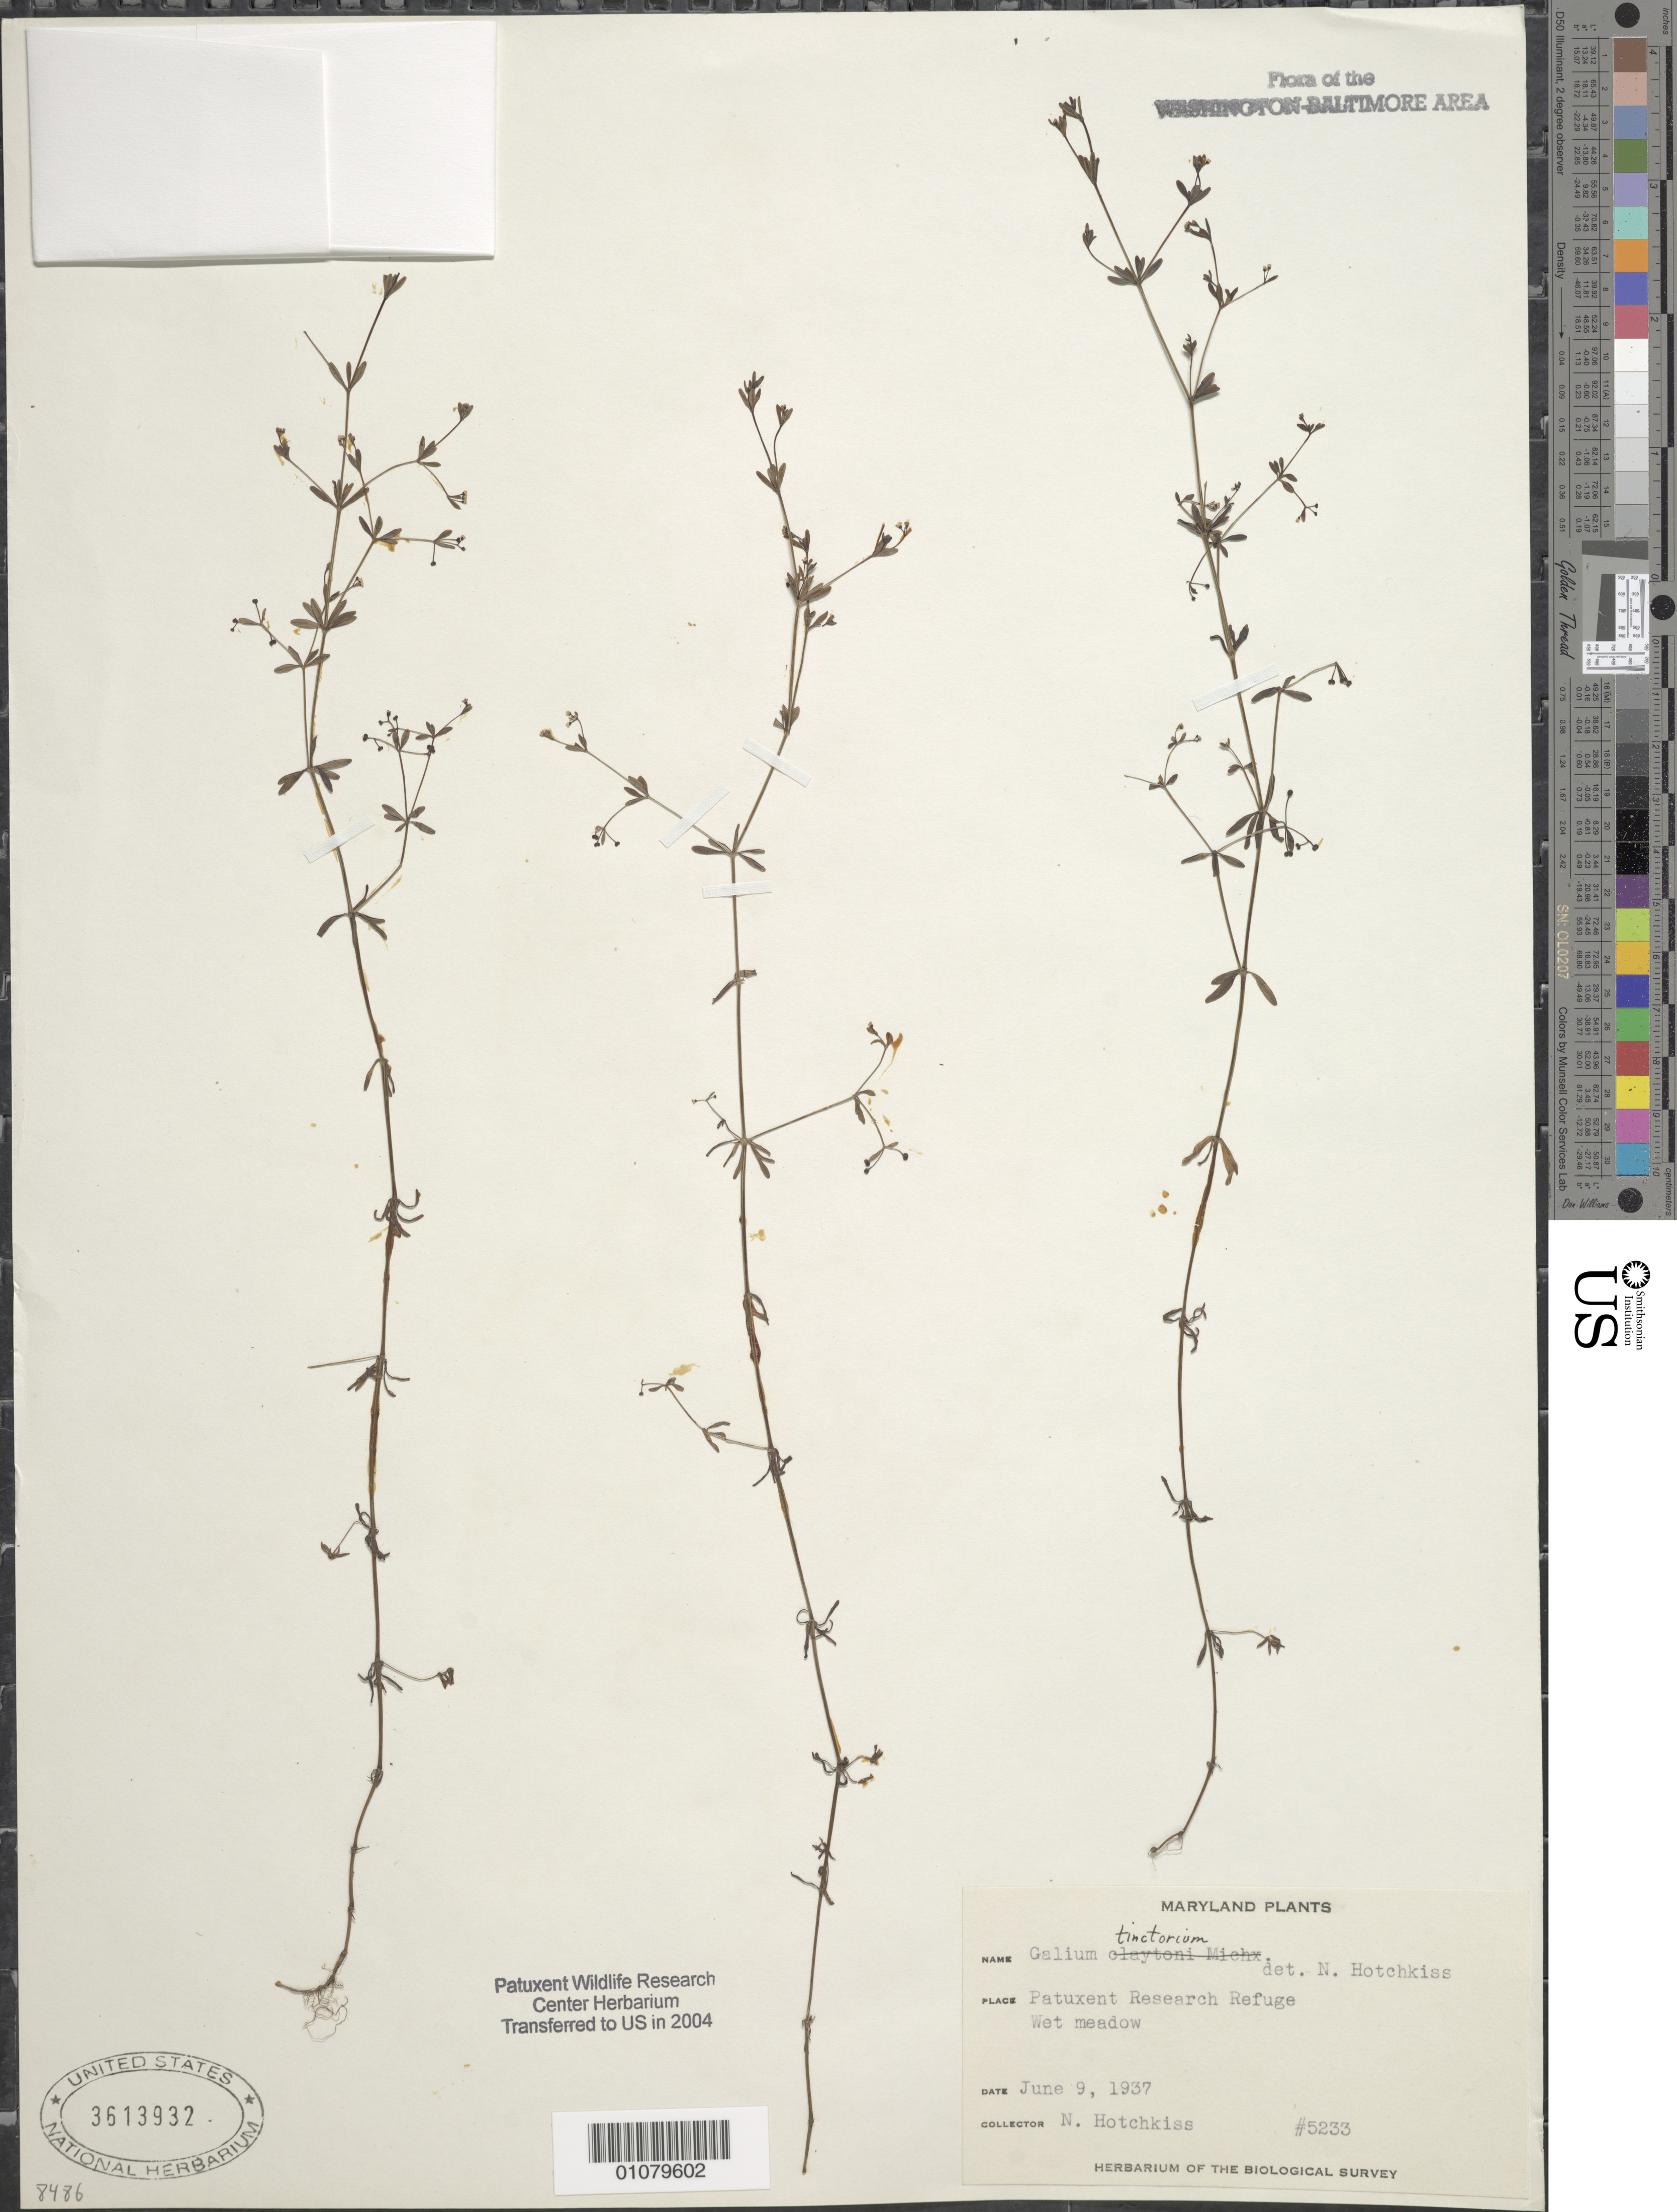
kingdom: Plantae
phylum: Tracheophyta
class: Magnoliopsida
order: Gentianales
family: Rubiaceae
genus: Galium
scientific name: Galium tinctorium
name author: (L.) Scop.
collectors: N. Hotchkiss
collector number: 5233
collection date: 1937-06-09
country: United States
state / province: Maryland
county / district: Prince George's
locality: Patuxent Wildlife Refuge.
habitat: Wet meadow.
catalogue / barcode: US 3613932